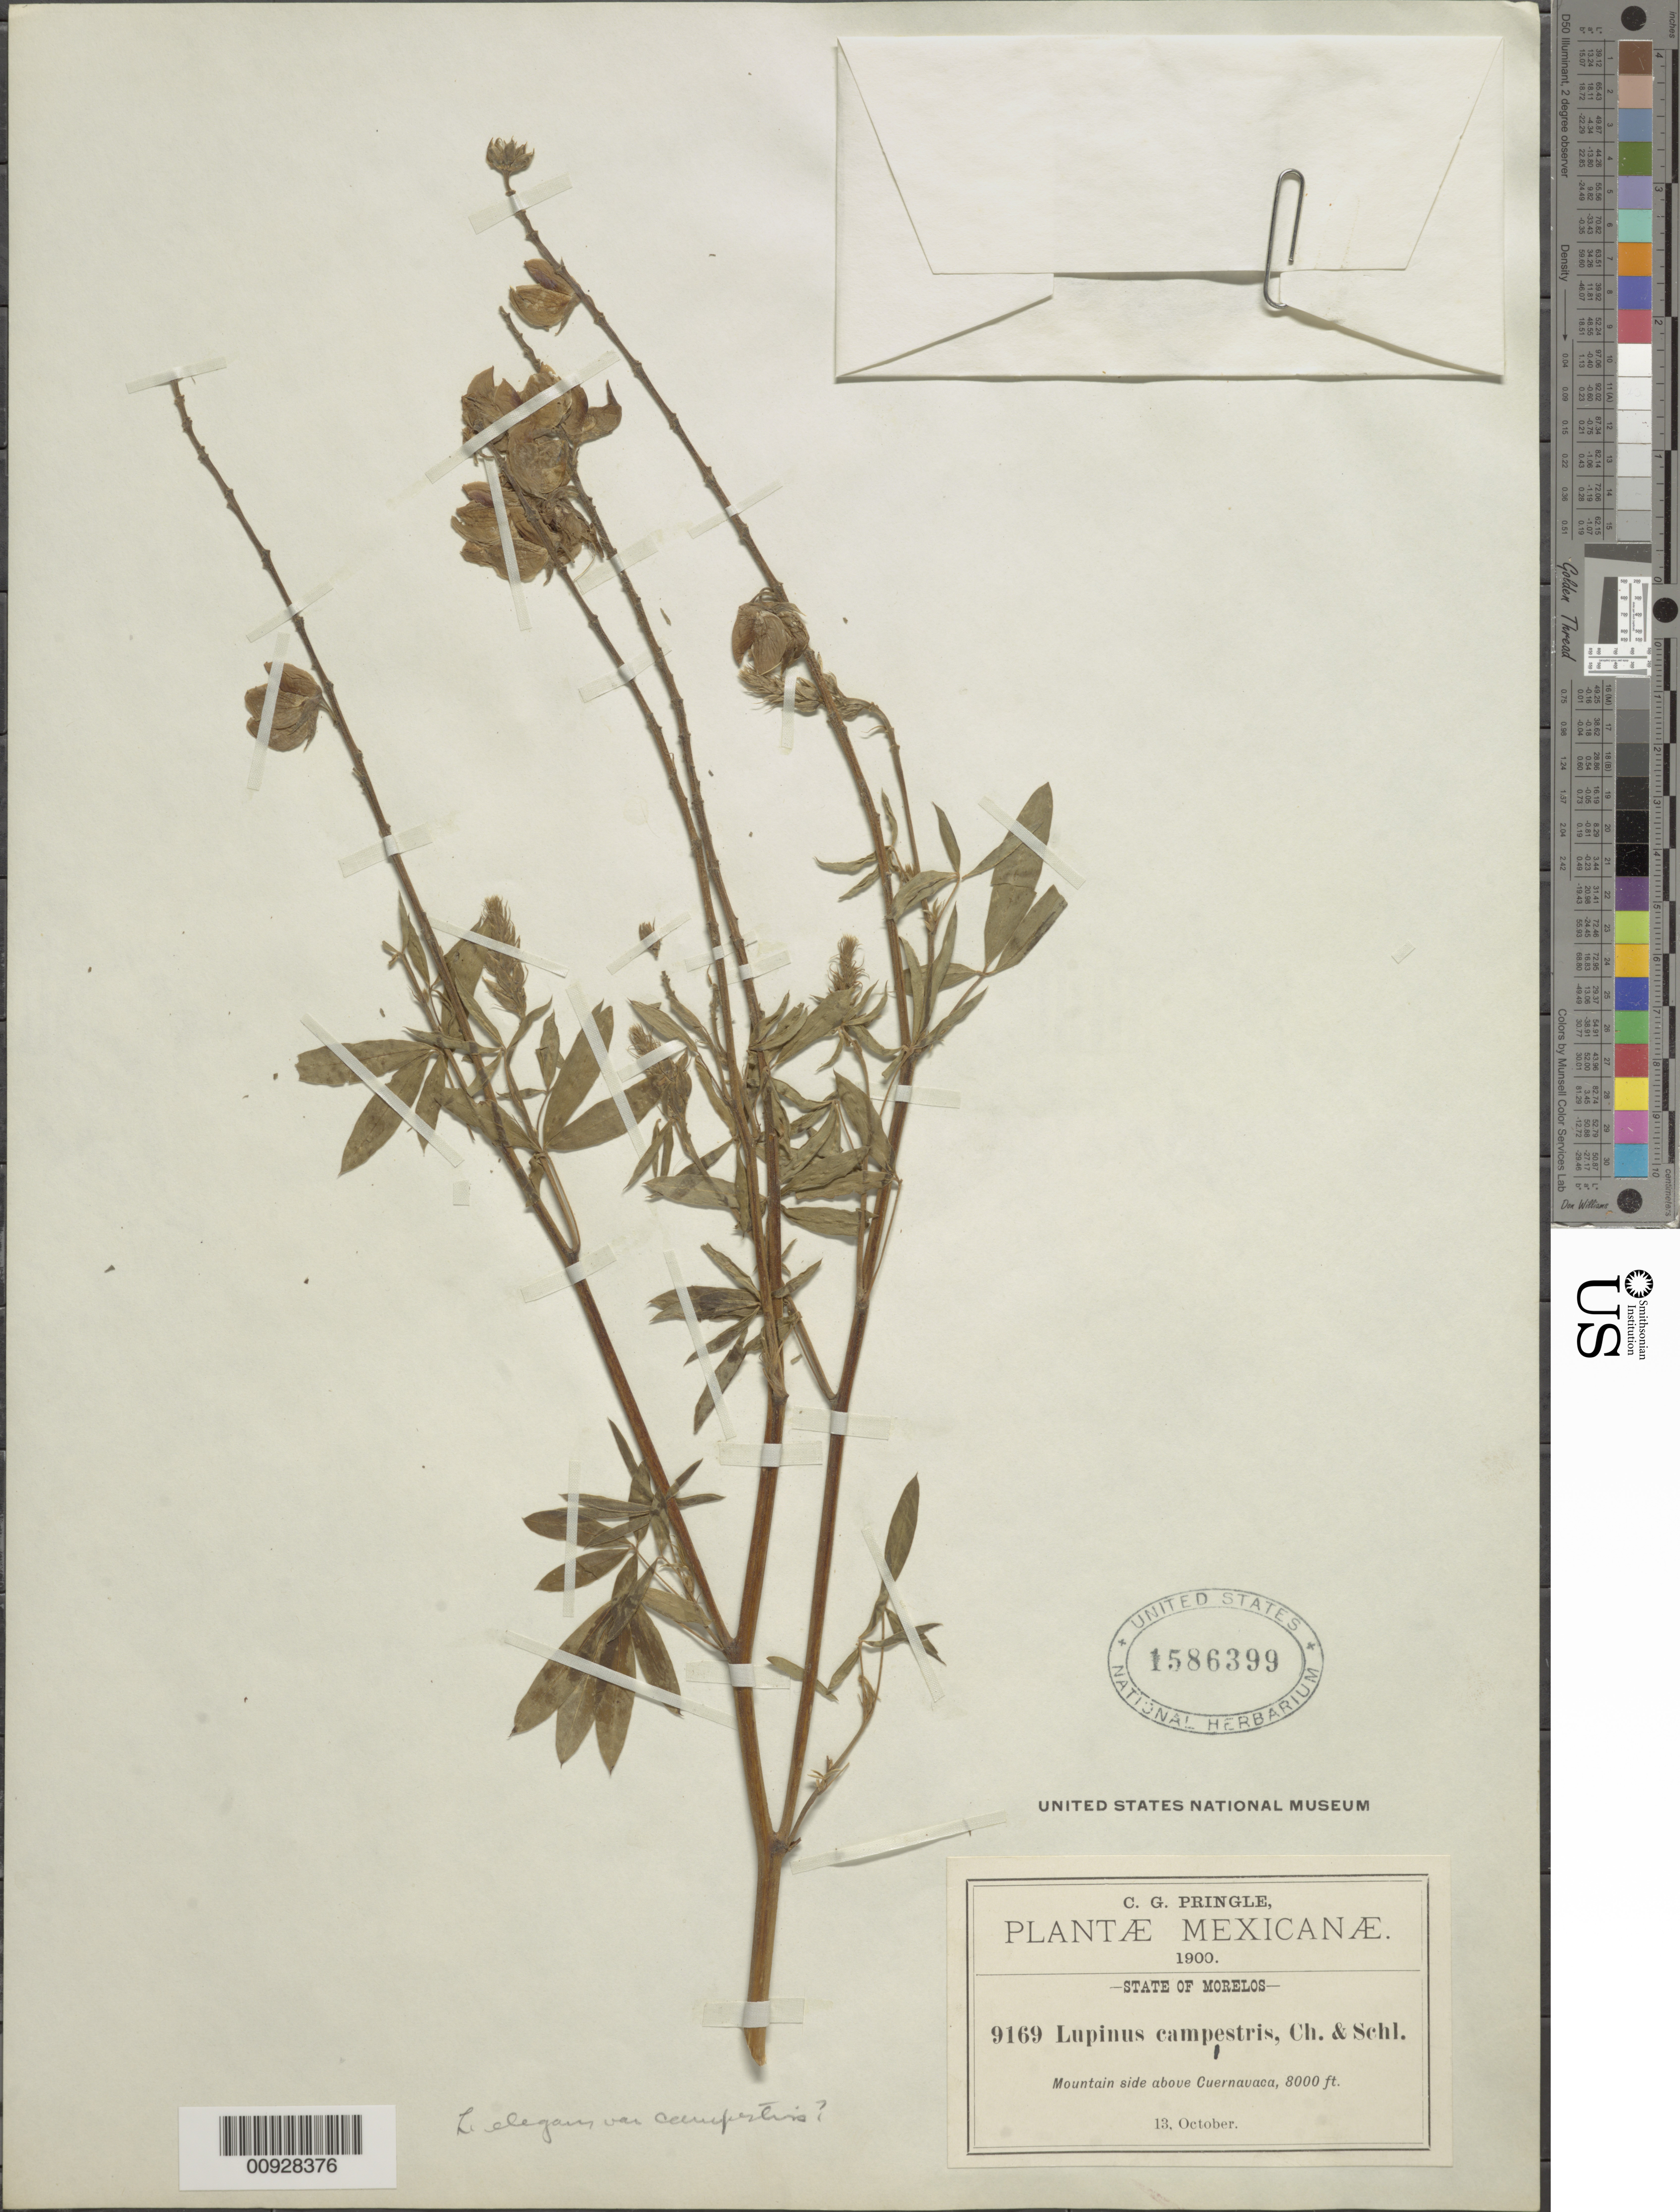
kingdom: Plantae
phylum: Tracheophyta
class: Magnoliopsida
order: Fabales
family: Fabaceae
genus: Lupinus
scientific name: Lupinus elegans var. campestris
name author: (Cham. & Schltdl.) C.P. Sm.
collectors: C. G. Pringle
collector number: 9169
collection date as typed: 13 Oct 1900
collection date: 1900-10-13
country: Mexico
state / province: Morelos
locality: Above Cuernavaca, State of Morelos.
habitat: Mountain side.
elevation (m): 2438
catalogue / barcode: US 1586399